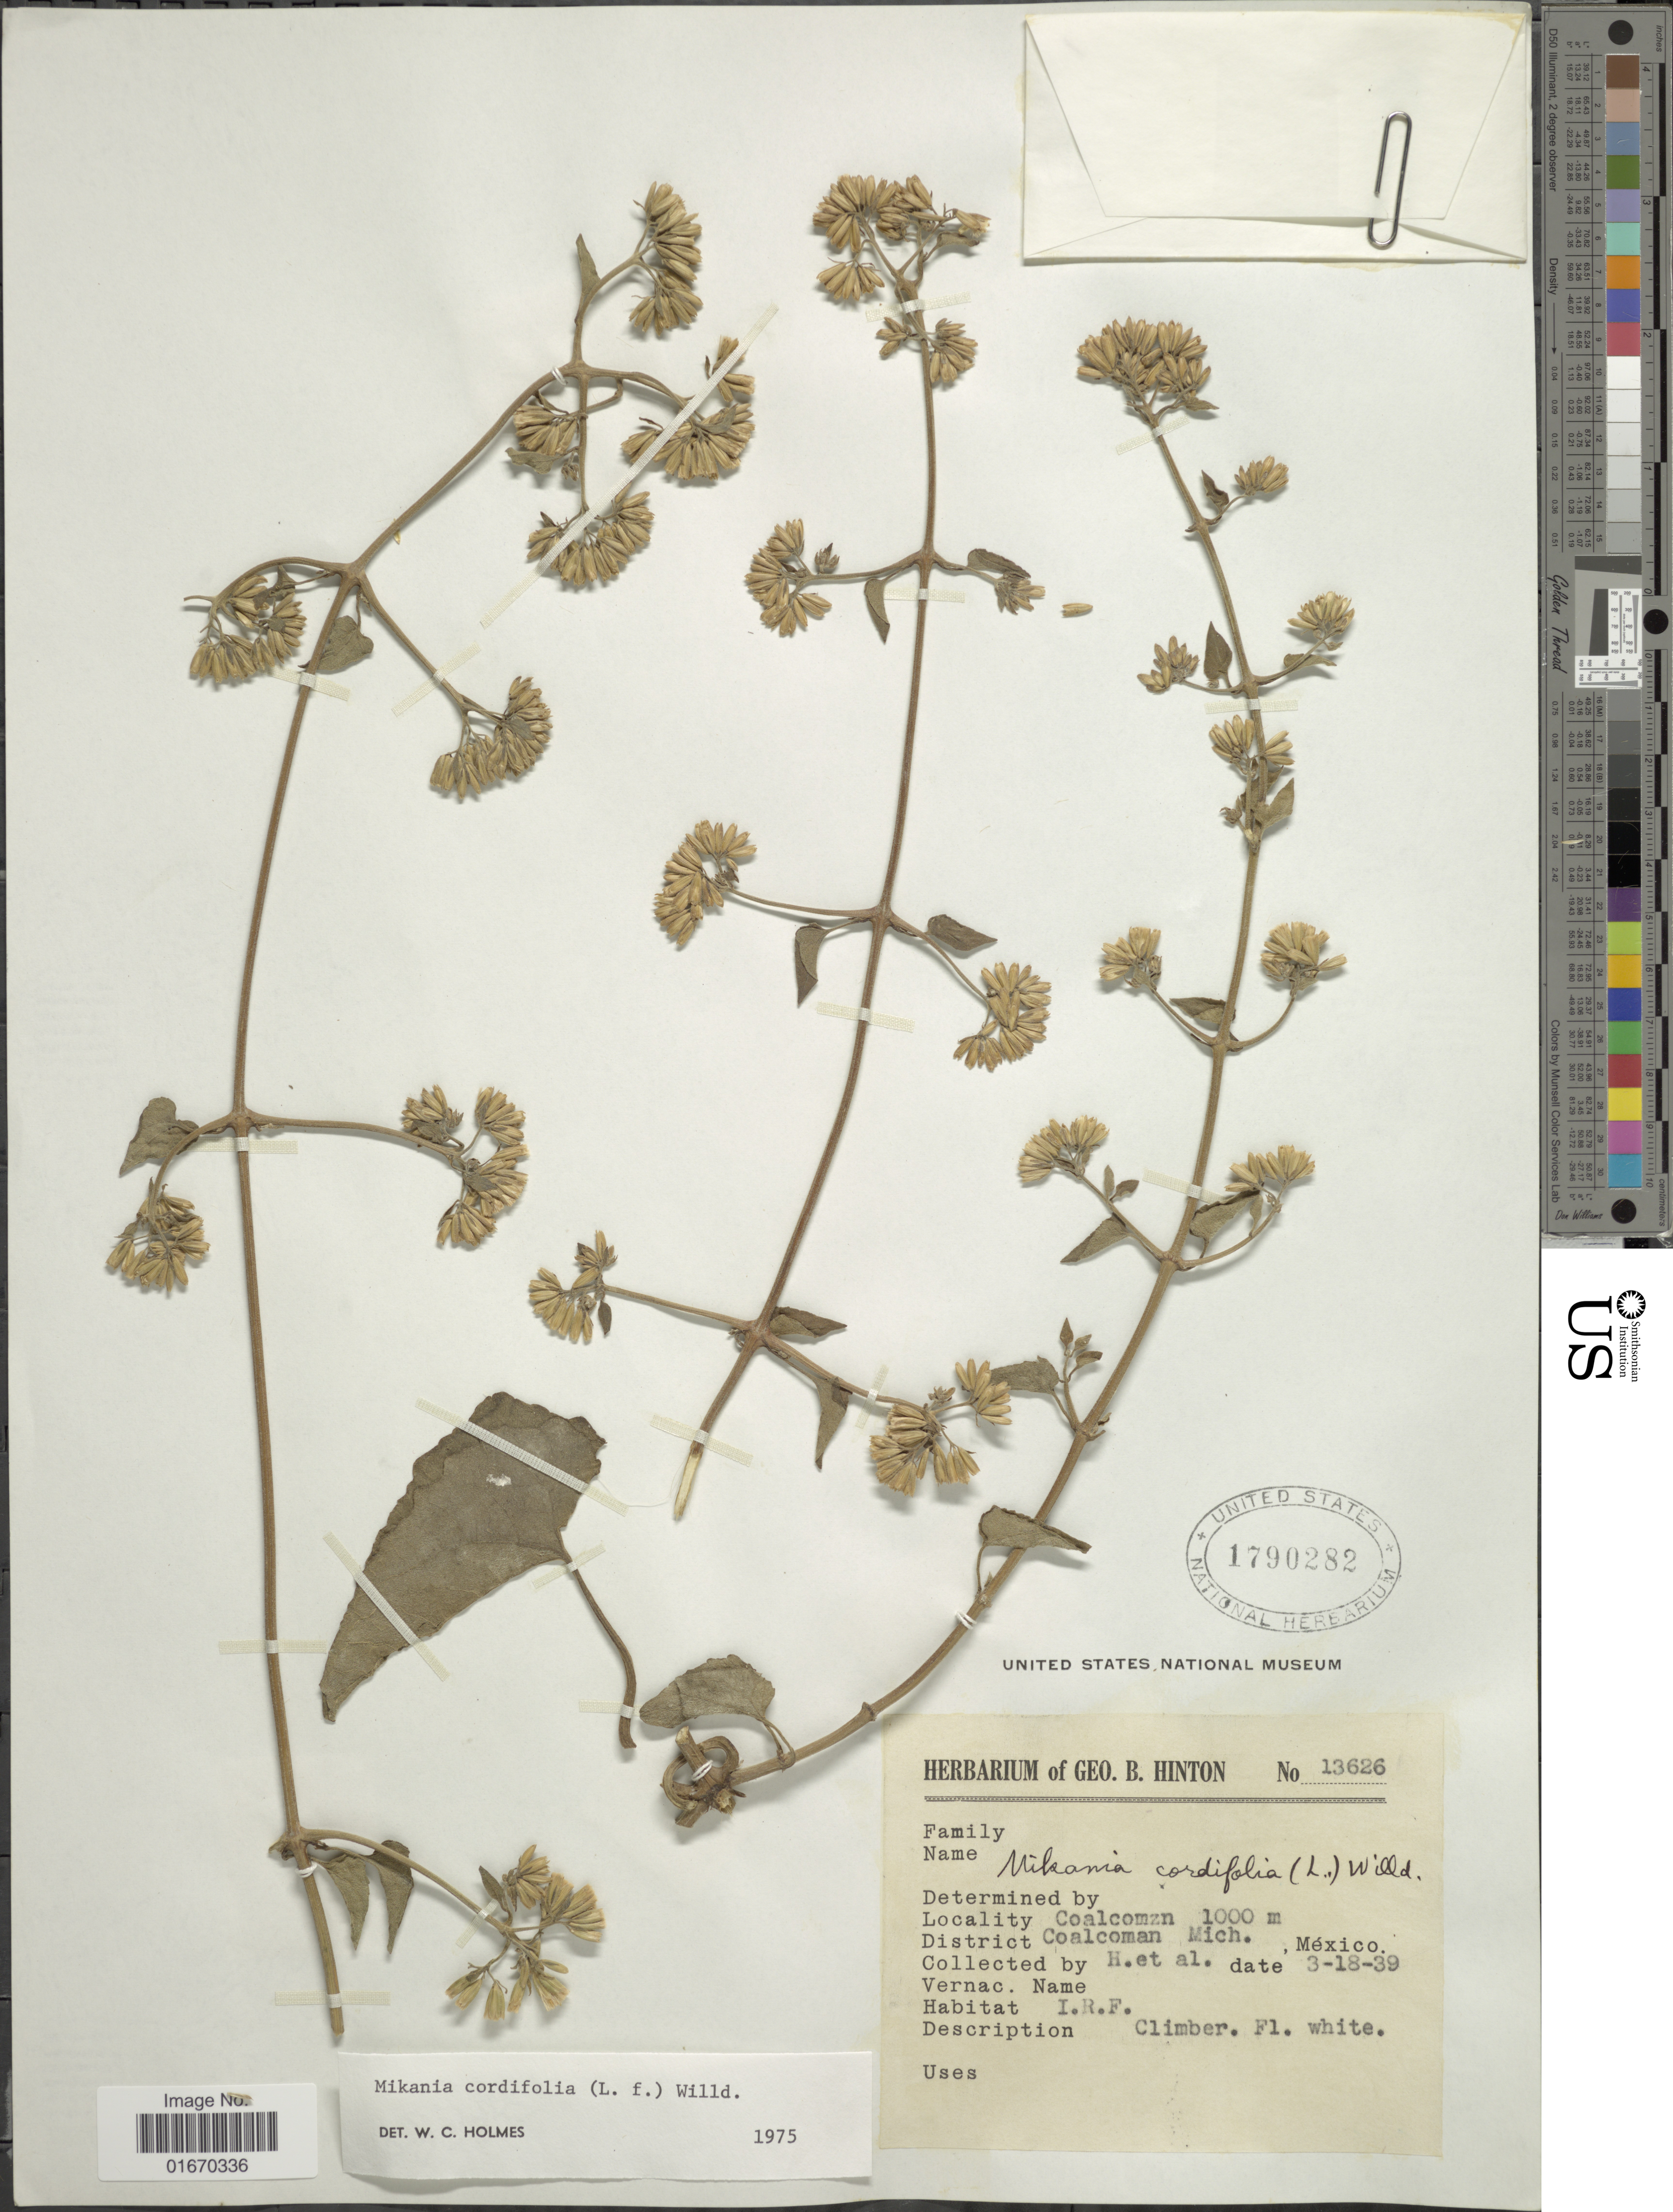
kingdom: Plantae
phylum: Tracheophyta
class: Magnoliopsida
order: Asterales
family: Asteraceae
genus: Mikania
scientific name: Mikania cordifolia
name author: Kunth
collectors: G. B. Hinton & et al.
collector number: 13626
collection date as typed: Transcribed d/m/y: 18/3/39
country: Mexico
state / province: Michoacán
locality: Coalcoman, District Coalcoman, Mich.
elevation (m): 1000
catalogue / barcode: US 1790282